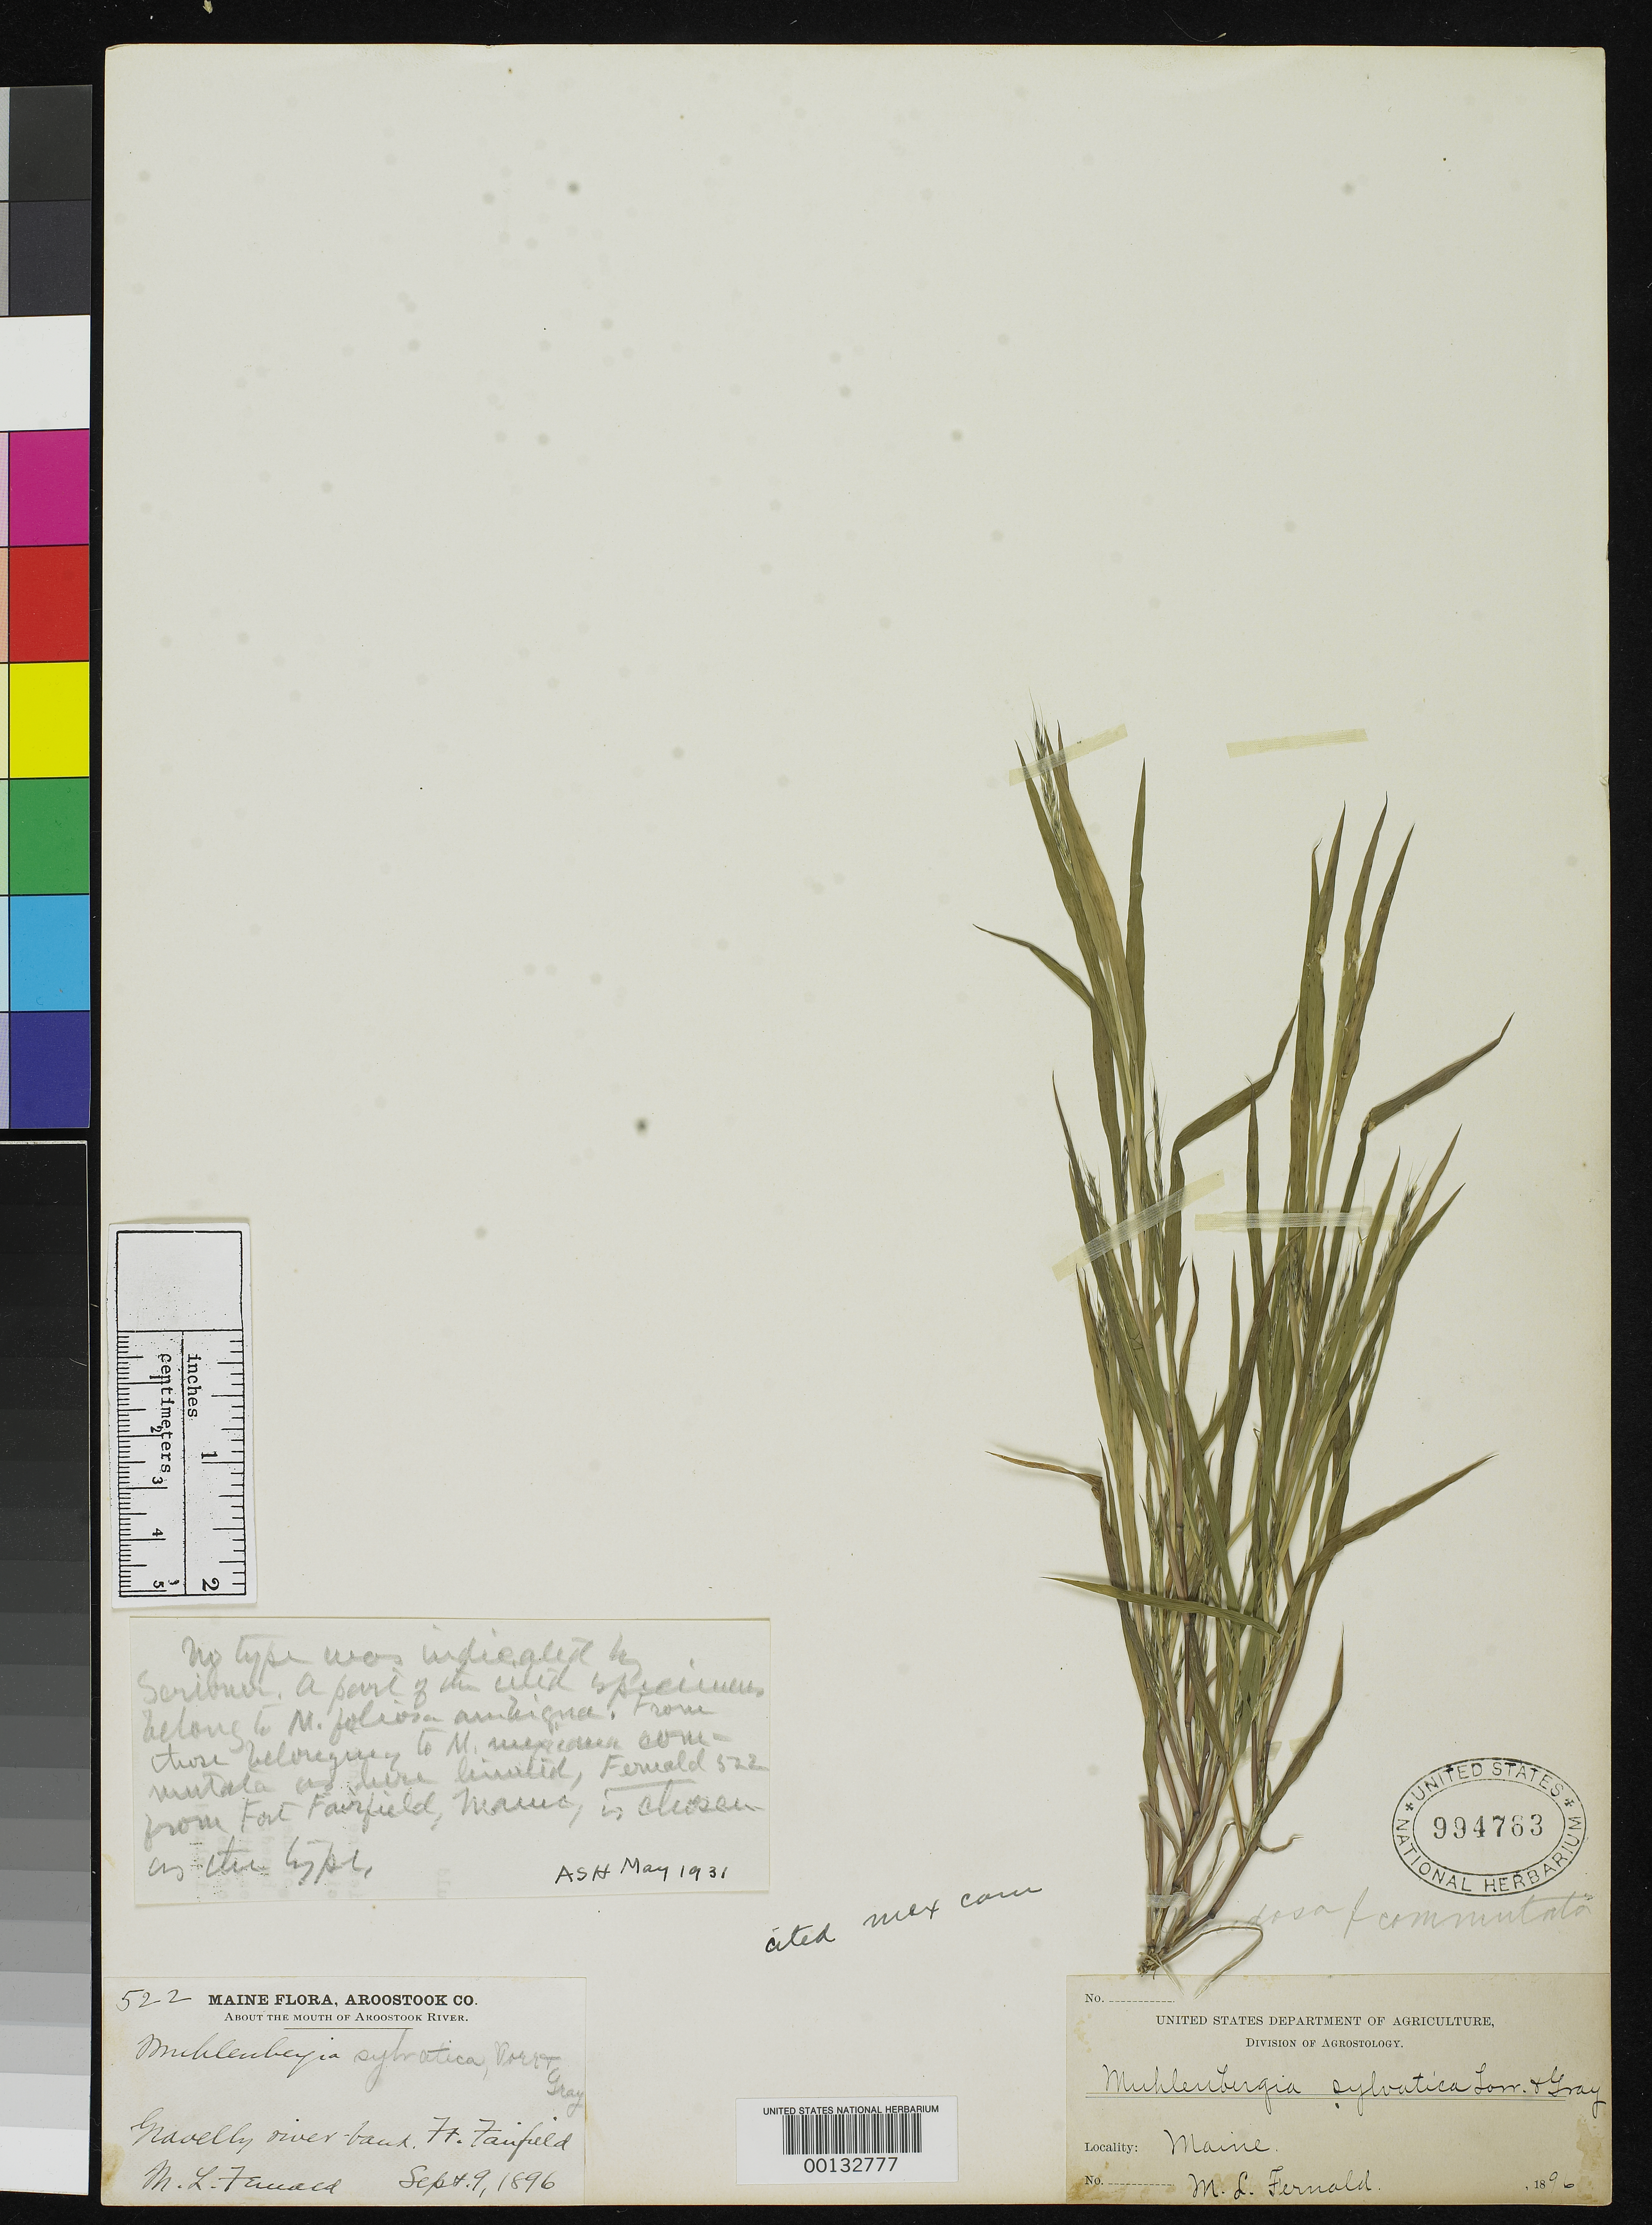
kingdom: Plantae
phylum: Tracheophyta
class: Liliopsida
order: Poales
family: Poaceae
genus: Muhlenbergia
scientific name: Muhlenbergia mexicana subsp. commutata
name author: Scribn.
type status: Lectotype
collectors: M. L. Fernald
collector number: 522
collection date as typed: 09 Sep 1896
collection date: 1896-09-09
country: United States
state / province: Maine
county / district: Aroostook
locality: Ft. Fairfield.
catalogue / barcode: US 994763